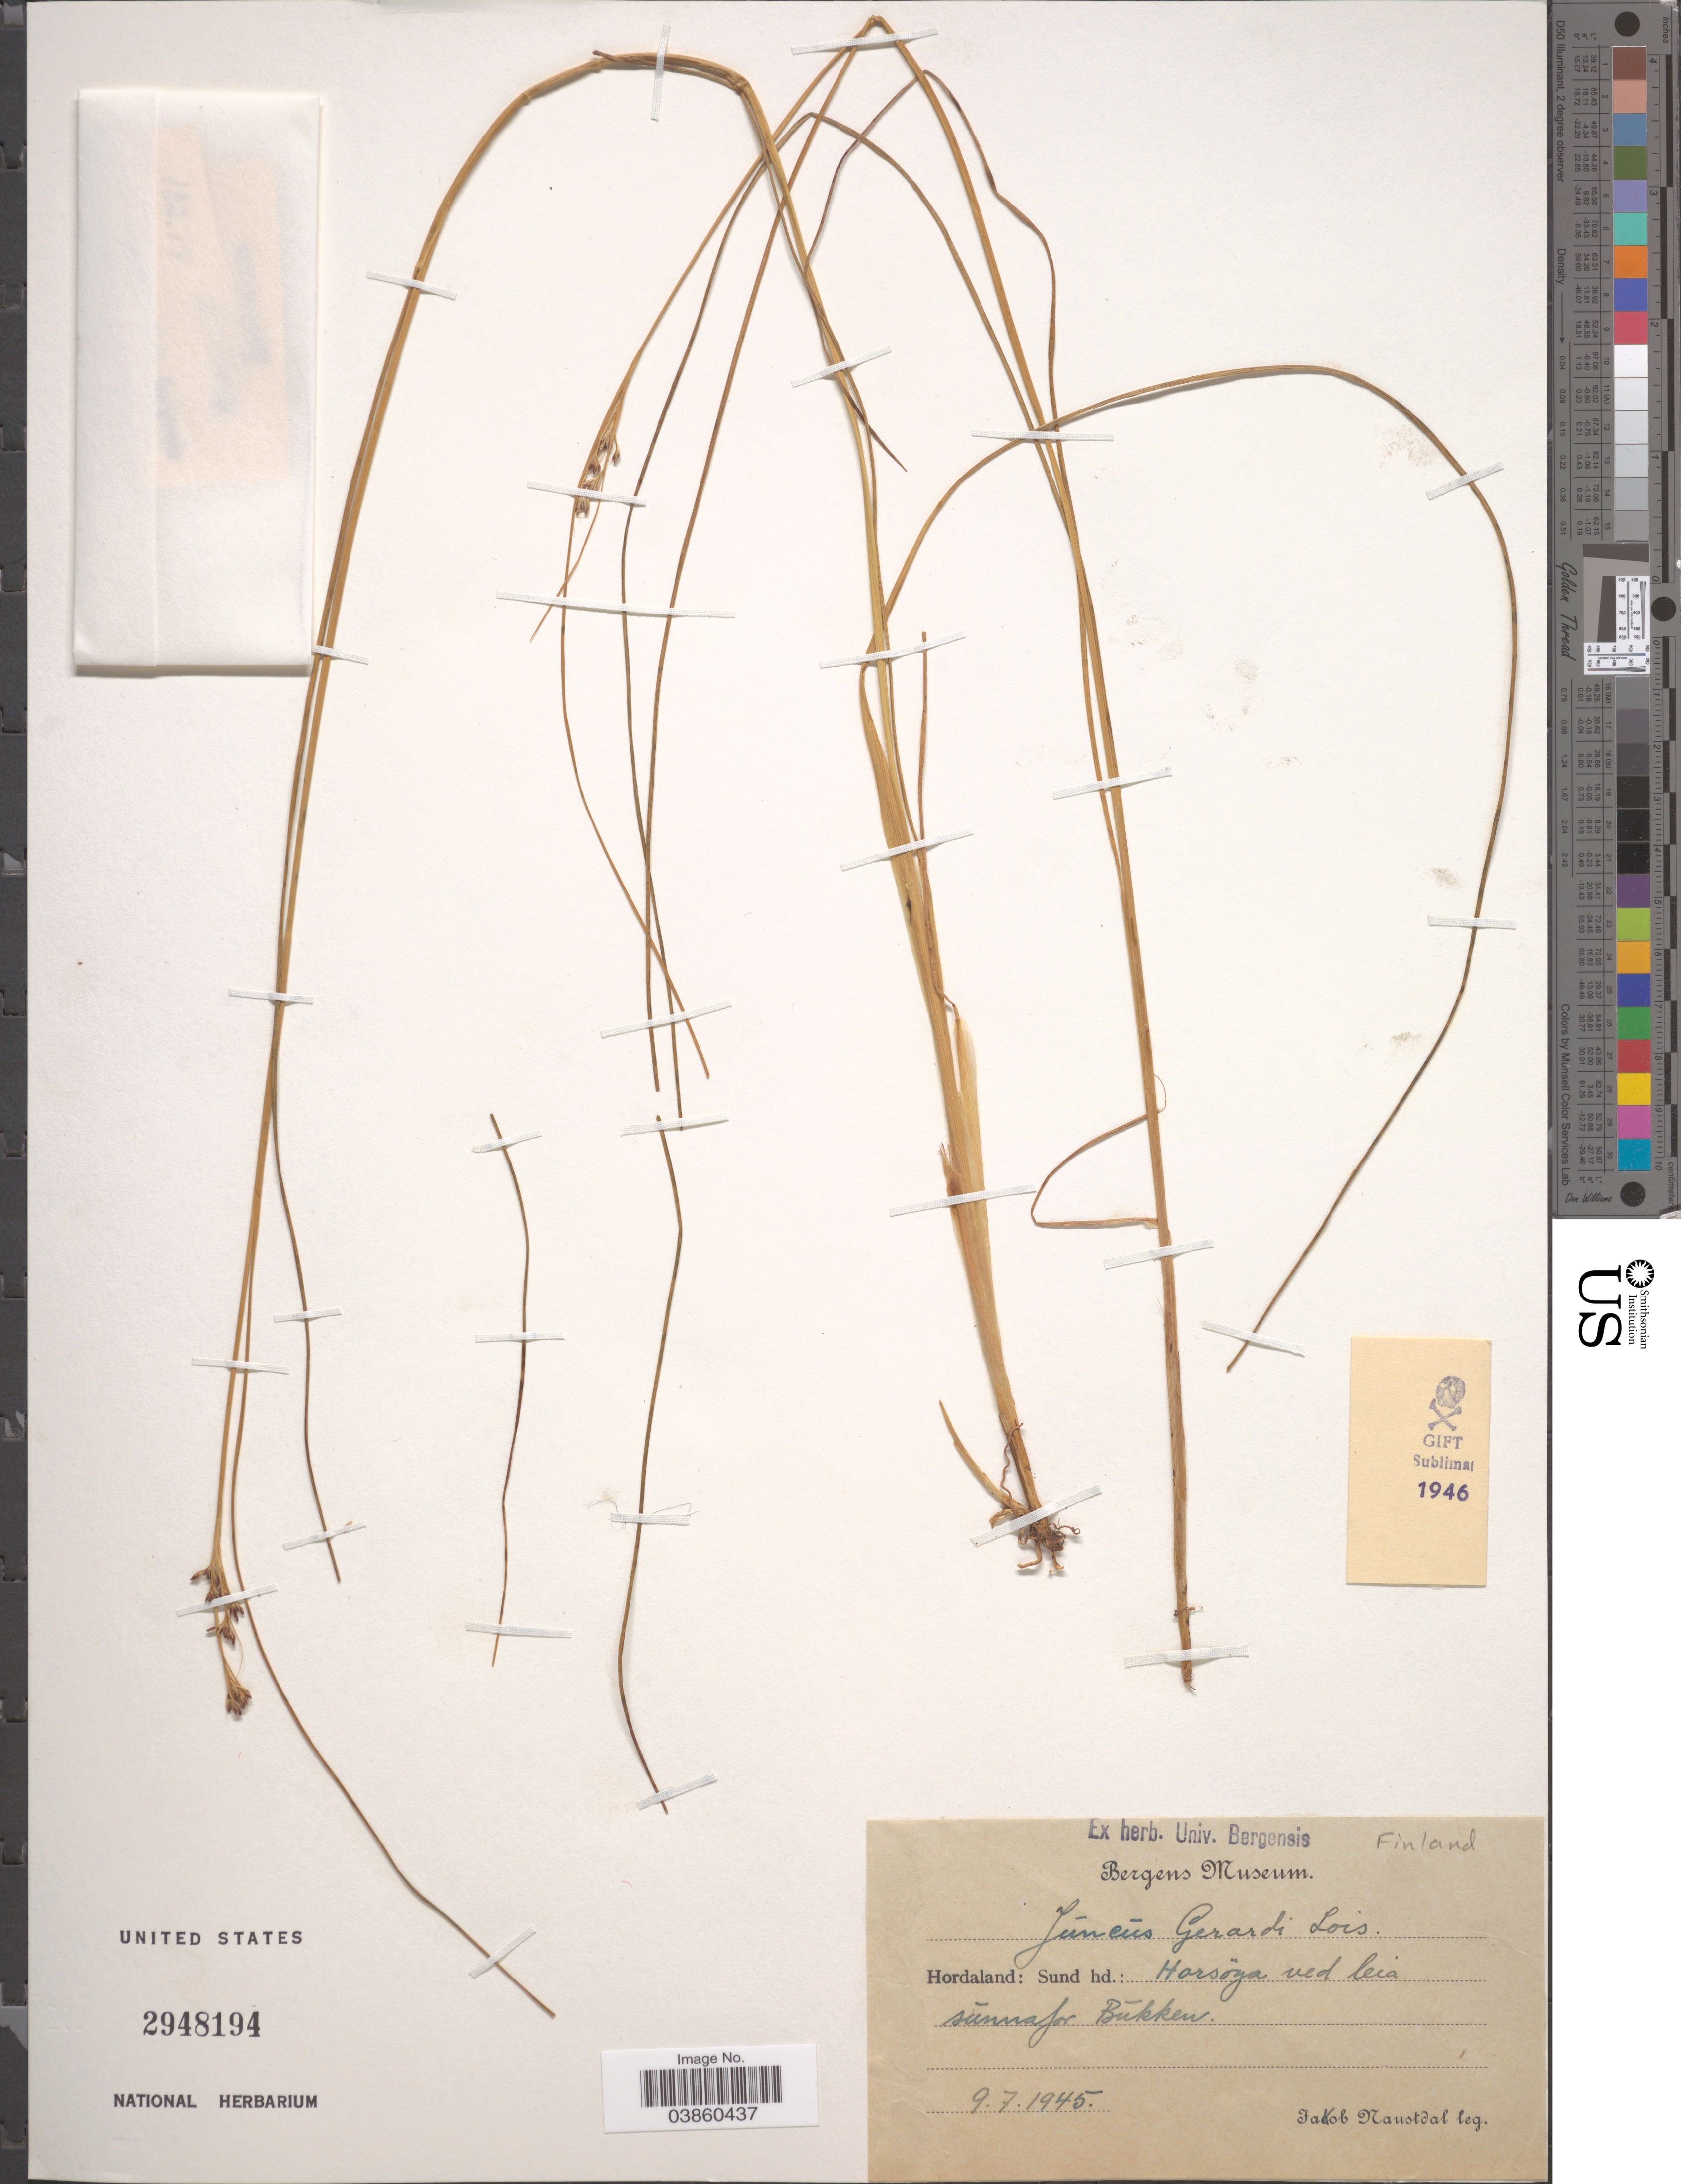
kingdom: Plantae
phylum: Tracheophyta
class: Liliopsida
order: Poales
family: Juncaceae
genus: Juncus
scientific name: Juncus gerardi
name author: Loisel.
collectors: F. Nanstdal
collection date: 1945-07-09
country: Norway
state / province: Hordaland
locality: Hordaland: Sund hd.: Horsöya ved leia sunnafor Búkken.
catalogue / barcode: US 2948194